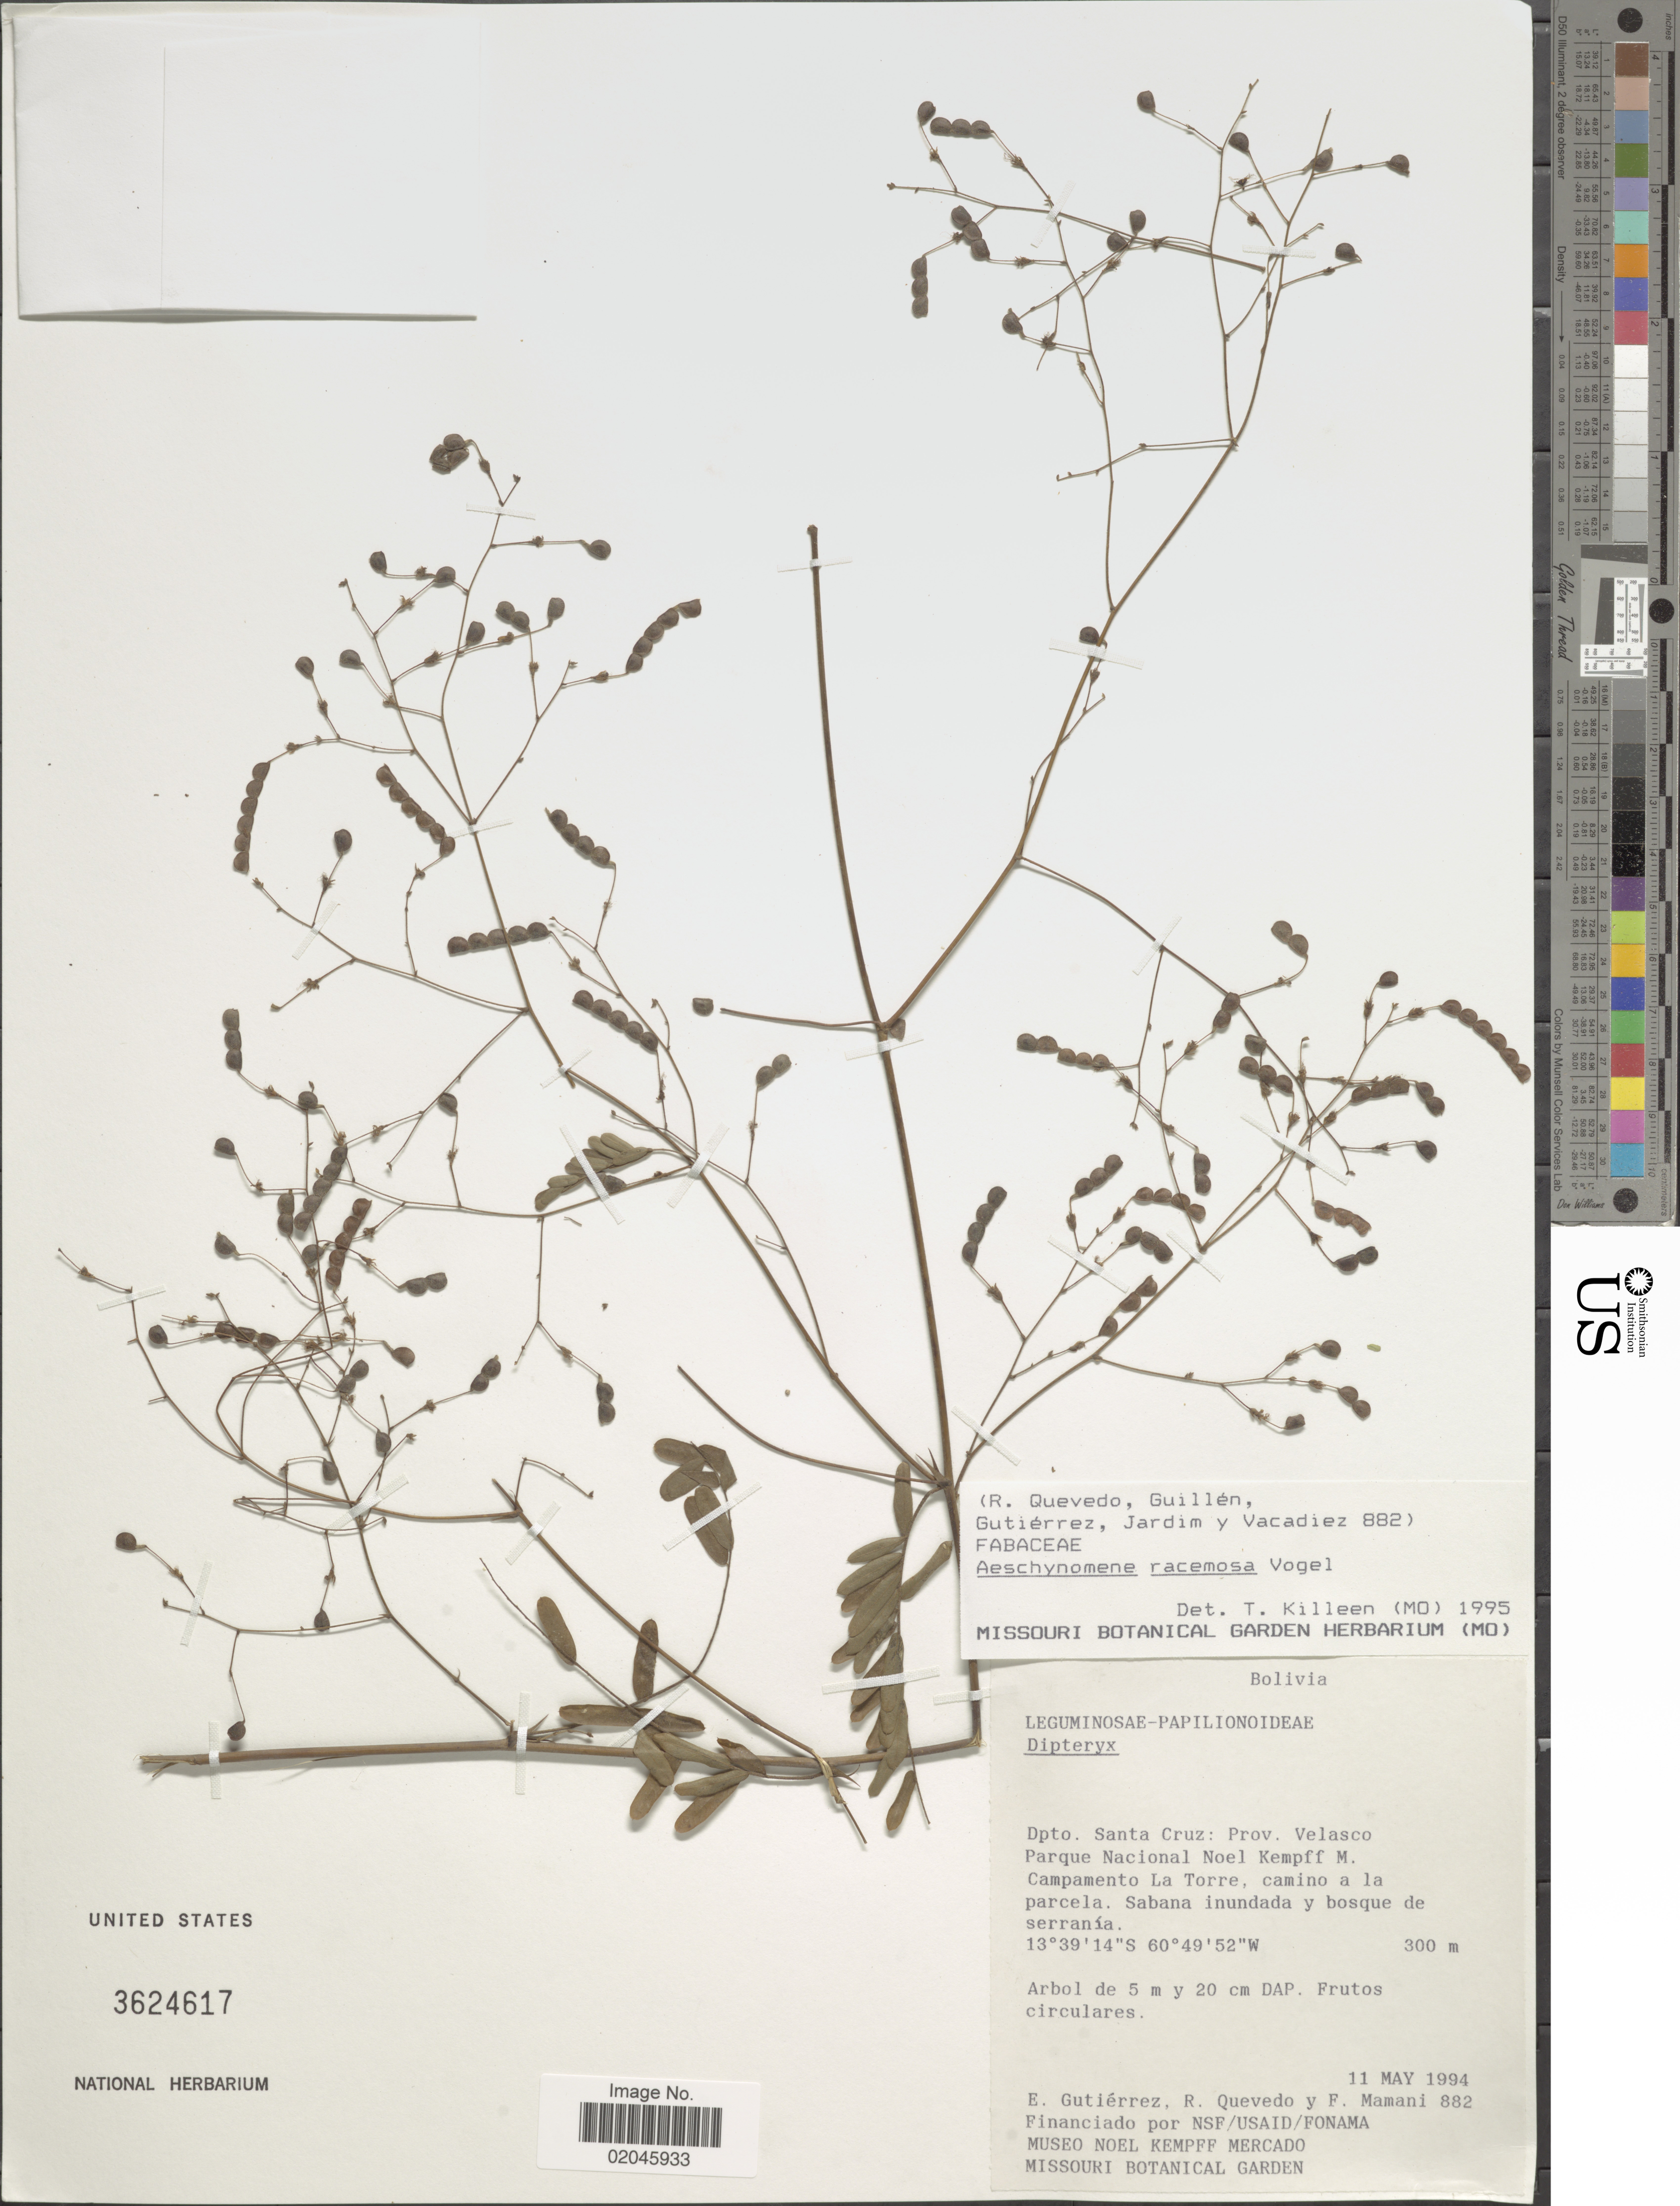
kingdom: Plantae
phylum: Tracheophyta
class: Magnoliopsida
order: Fabales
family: Fabaceae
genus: Aeschynomene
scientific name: Aeschynomene racemosa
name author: Vogel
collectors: E. Gutiérrez, R. Quevedo & F. Mamani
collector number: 882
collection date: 1994-05-11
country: Bolivia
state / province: Santa Cruz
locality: Prov. Velasco Parque Nacional Noel Kempff M. Campamento La Torre, camino a la parcela.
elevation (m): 300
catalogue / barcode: US 3624617